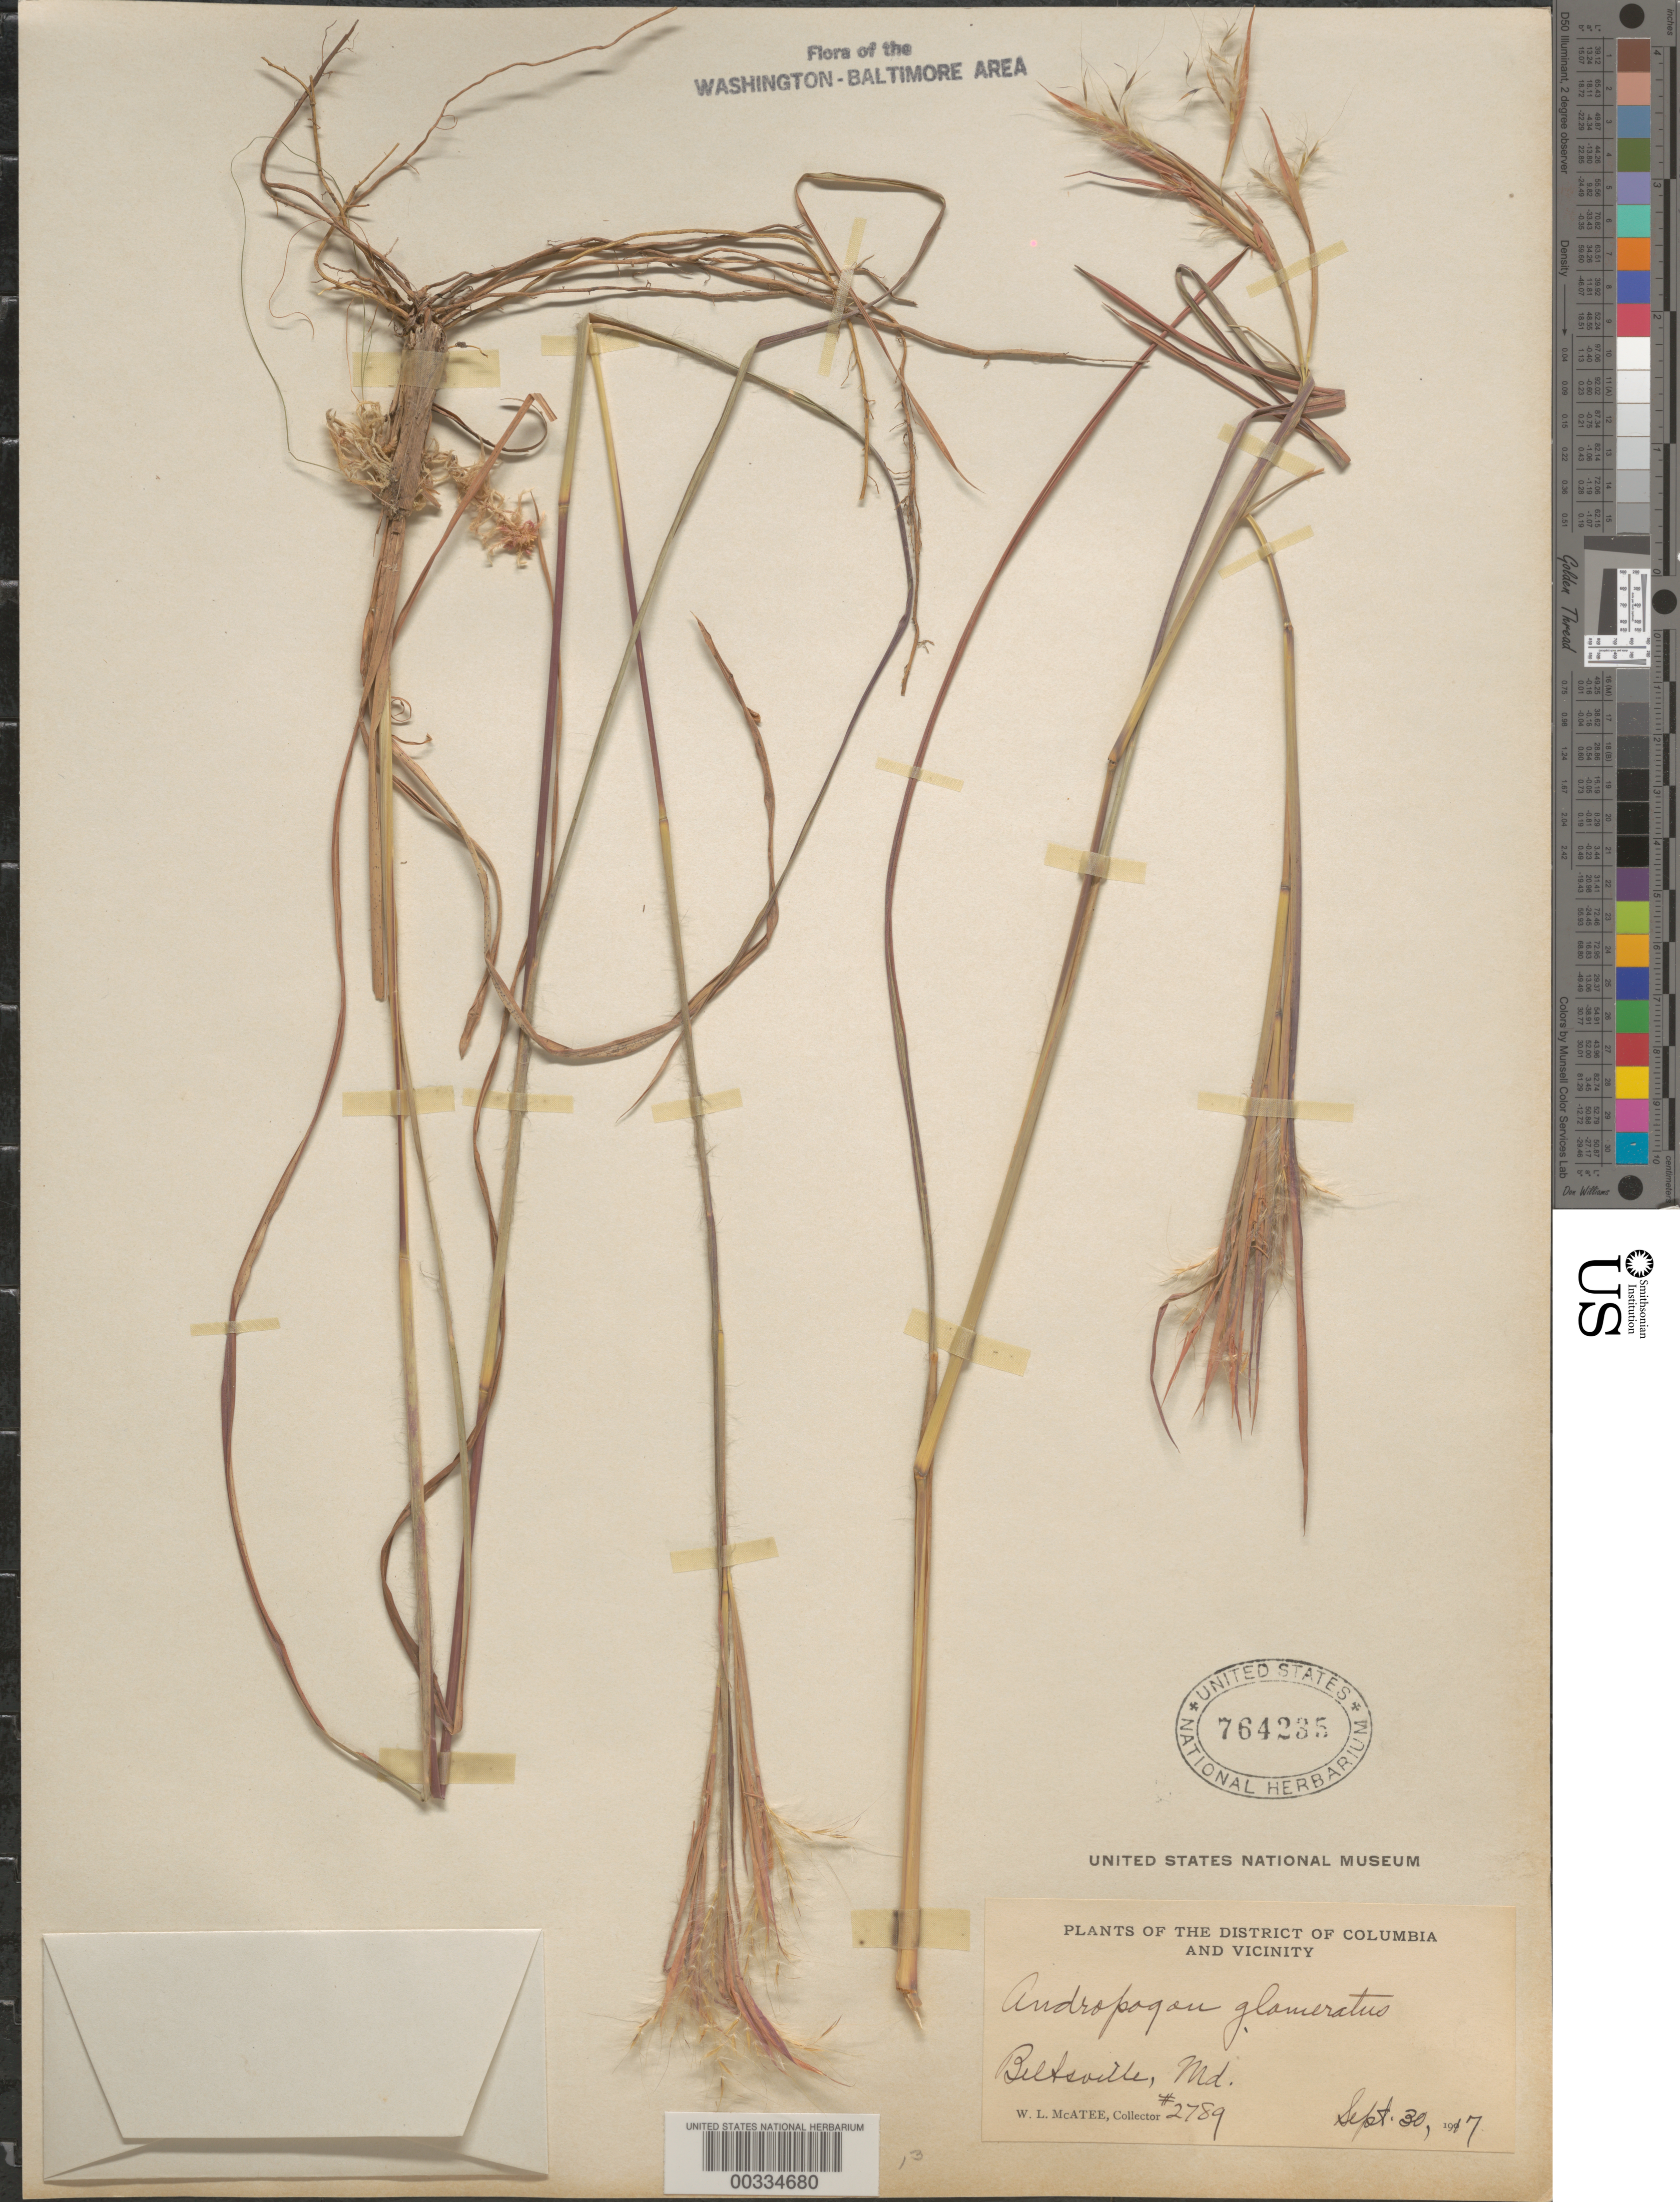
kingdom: Plantae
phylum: Tracheophyta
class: Liliopsida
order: Poales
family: Poaceae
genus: Andropogon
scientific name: Andropogon glomeratus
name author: (Walter) Britton, Stearns & Poggenb.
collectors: W. McAtee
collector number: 2789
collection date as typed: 30 Sep 1917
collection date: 1917-09-30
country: United States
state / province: Maryland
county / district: Prince George's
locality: Beltsville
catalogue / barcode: US 764235